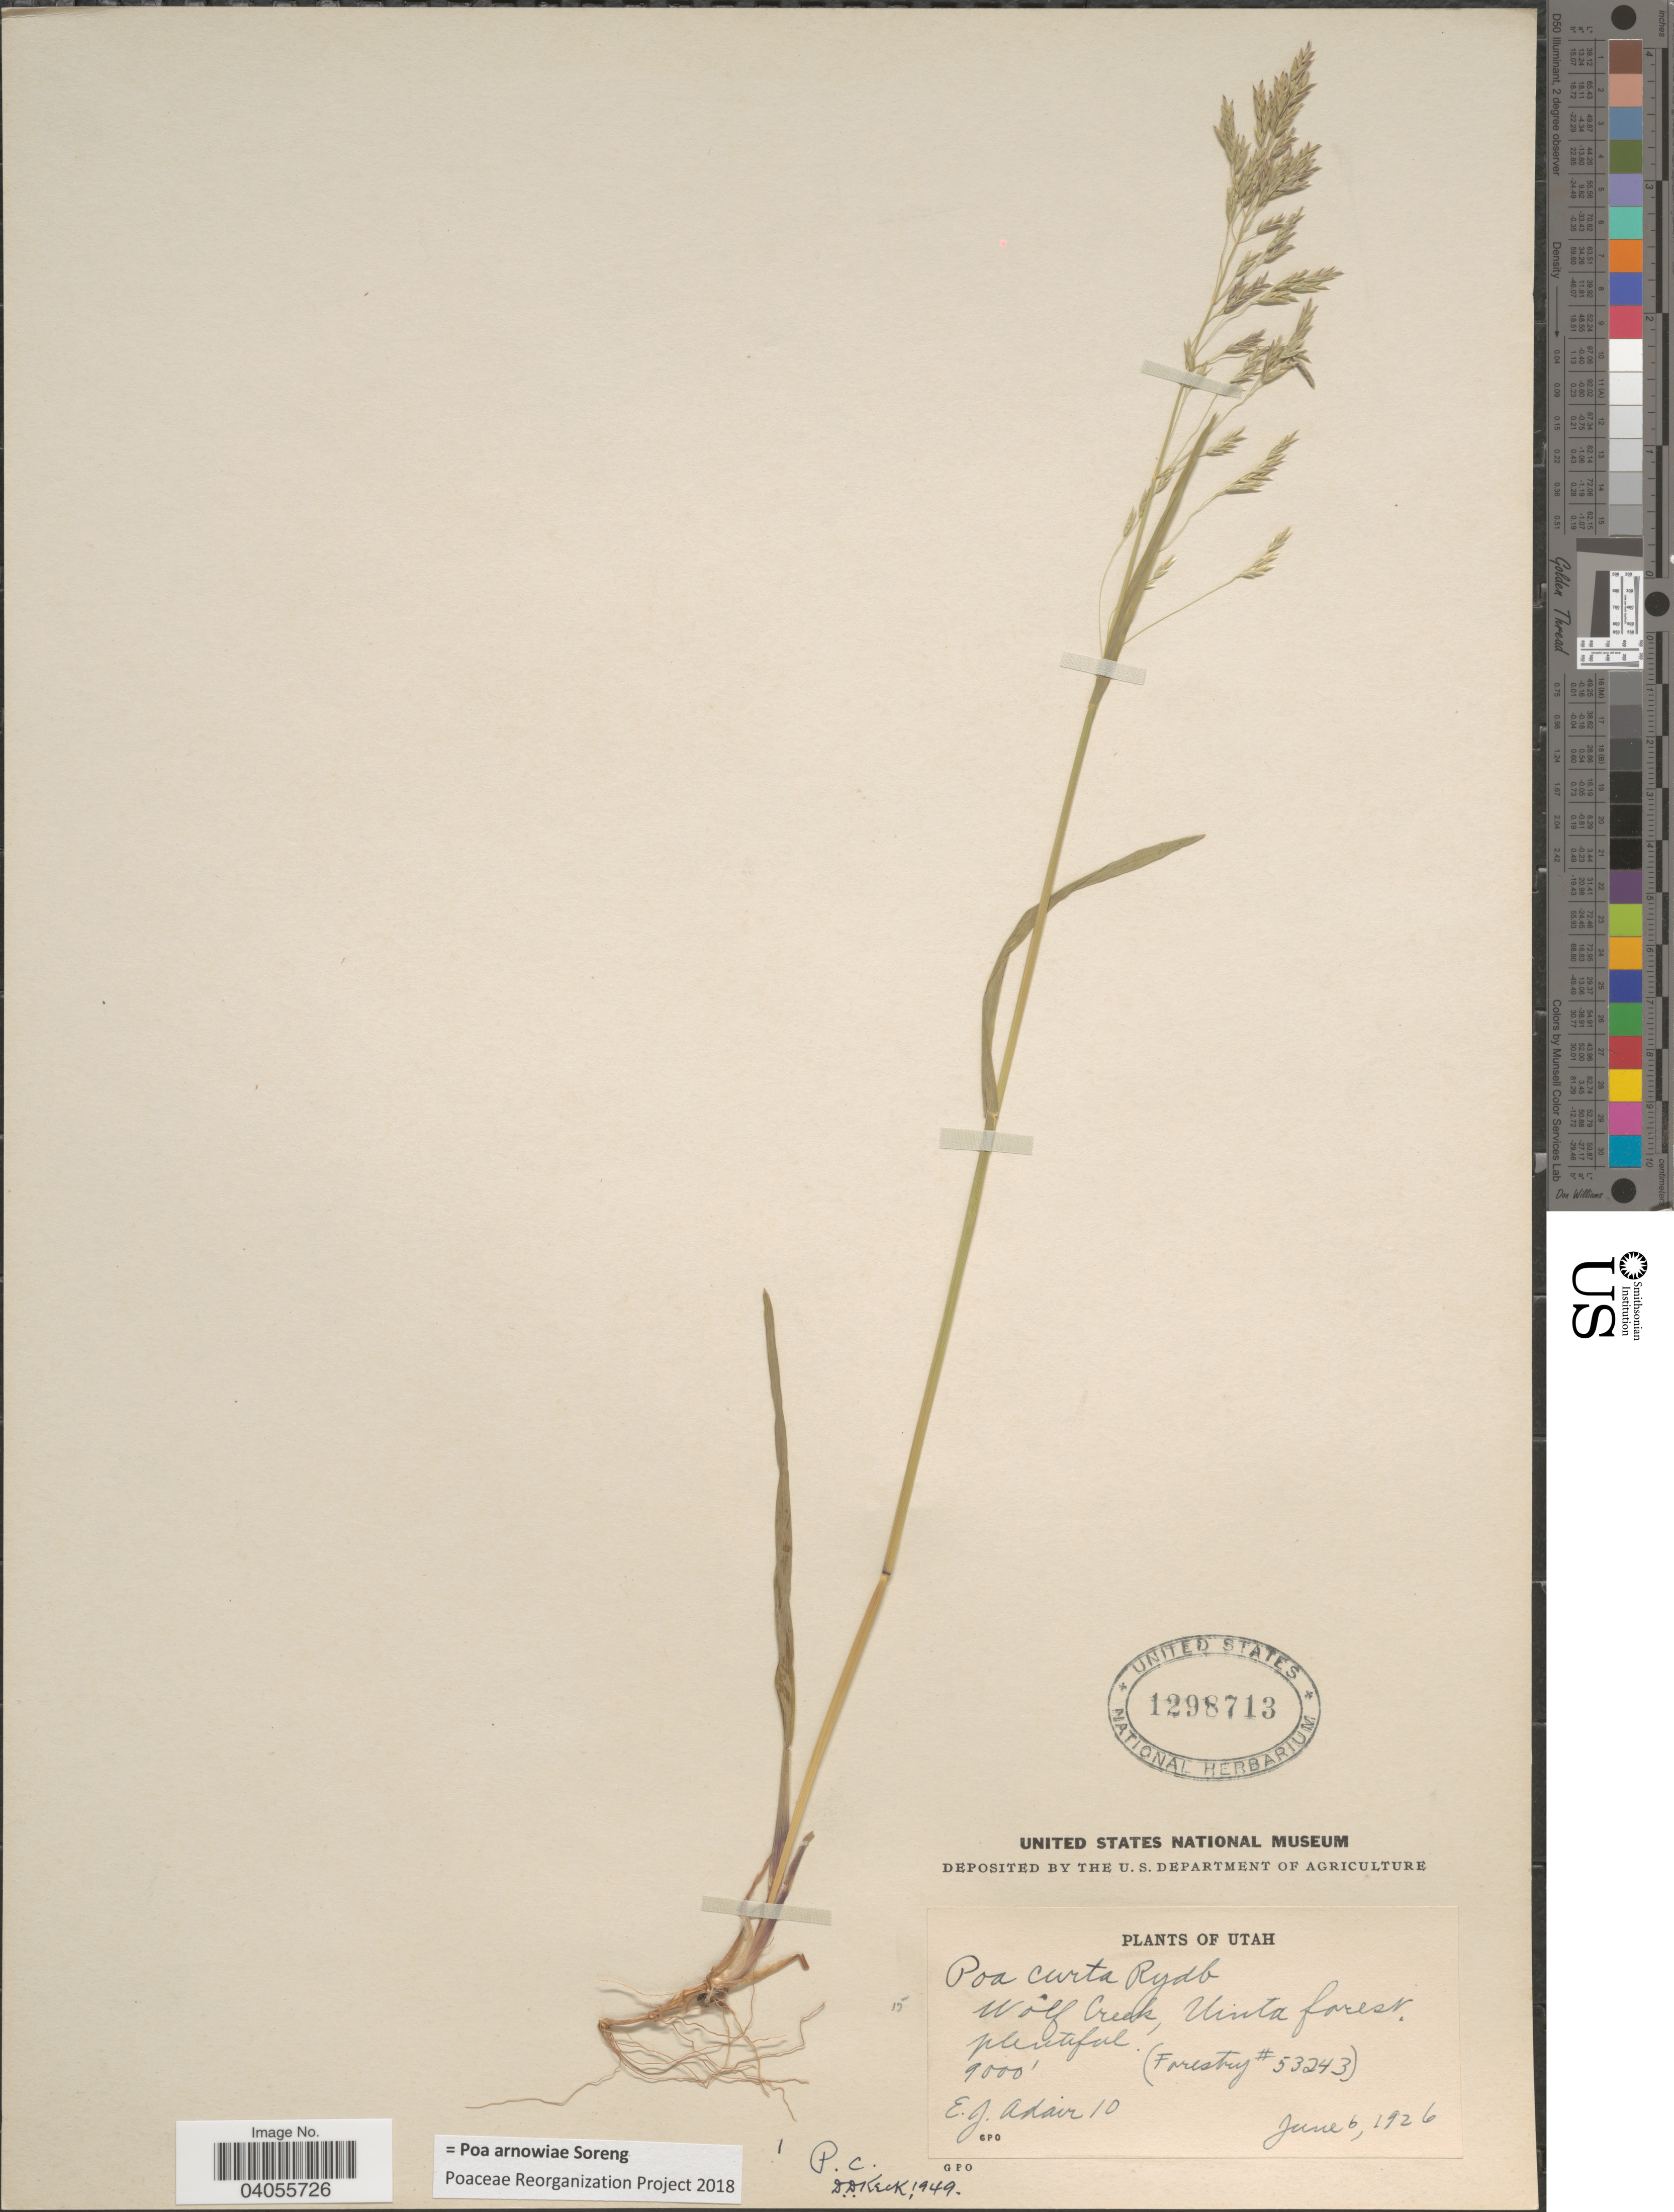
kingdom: Plantae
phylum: Tracheophyta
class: Liliopsida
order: Poales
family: Poaceae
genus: Poa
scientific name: Poa arnowiae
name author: Soreng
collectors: E. Adair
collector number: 10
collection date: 1926-06-06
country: United States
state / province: Utah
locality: Wolf Creek, Uinta forest.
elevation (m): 2743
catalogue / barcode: US 1298713